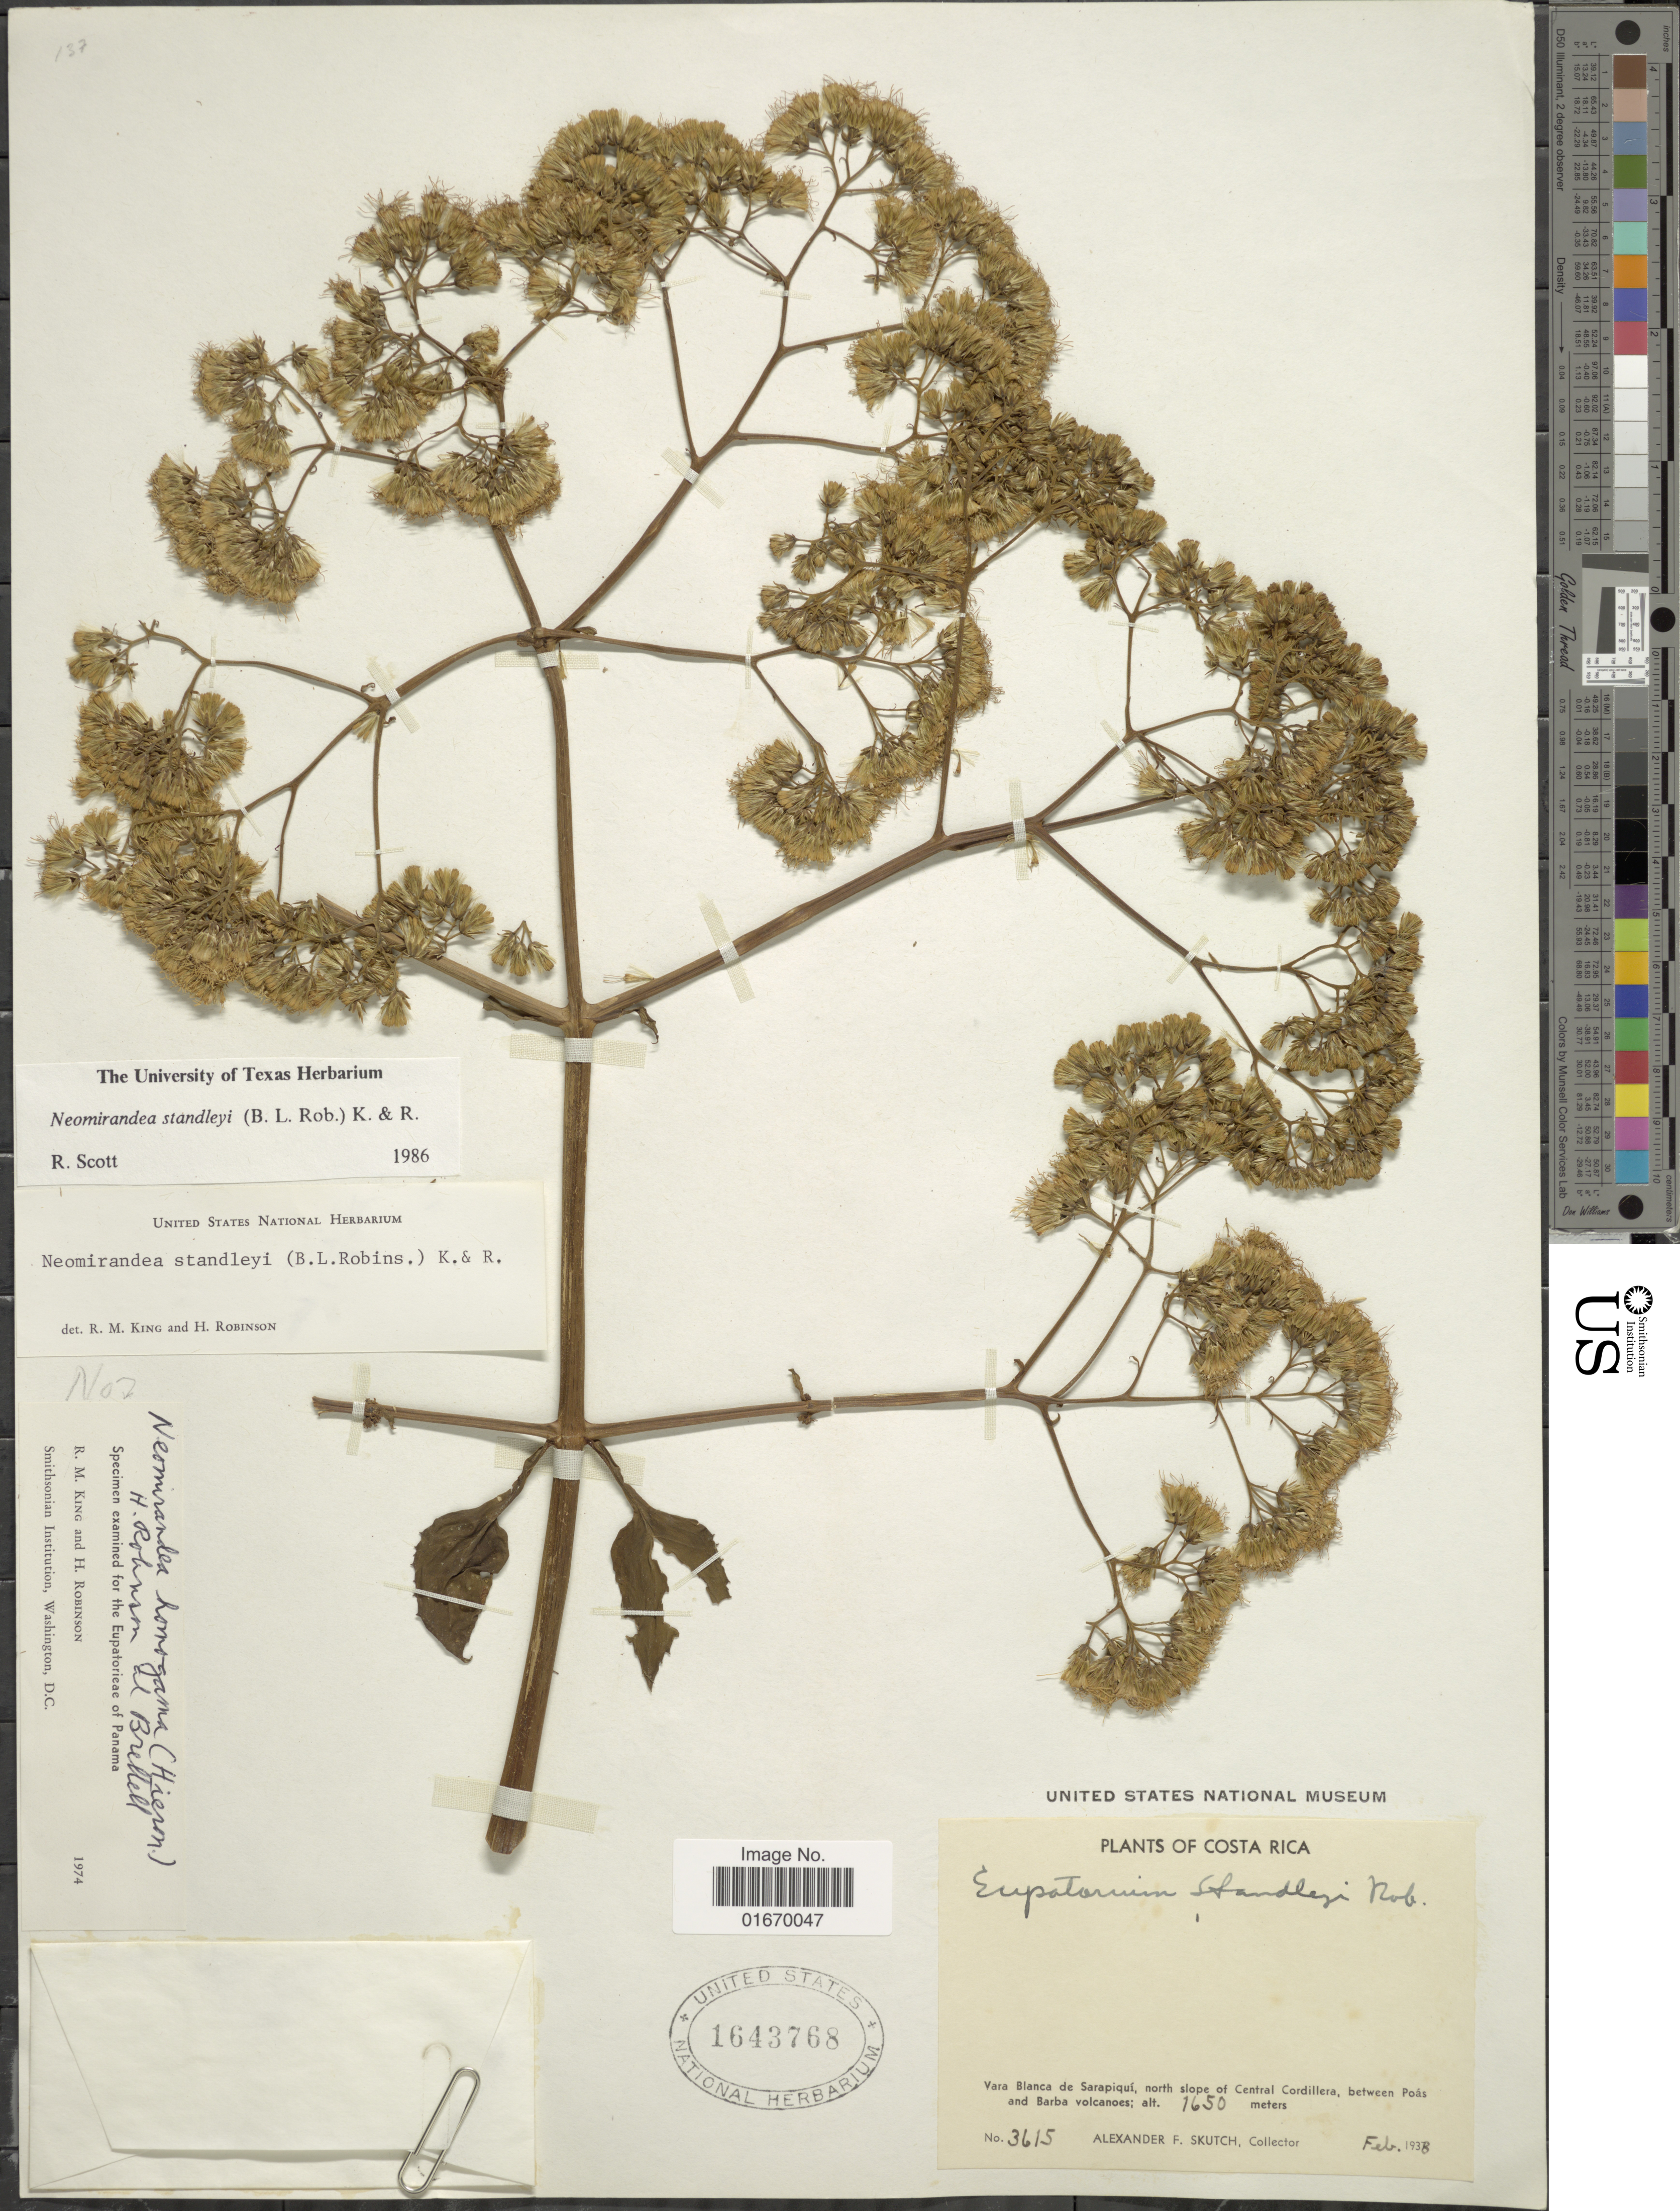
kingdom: Plantae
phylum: Tracheophyta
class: Magnoliopsida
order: Asterales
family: Asteraceae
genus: Neomirandea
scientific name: Neomirandea standleyi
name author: (B.L. Rob.) R.M. King & H. Rob.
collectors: A. F. Skutch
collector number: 3615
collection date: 1938-02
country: Costa Rica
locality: Vara Blanca de Sarapiqui, north slope of Central Cordillera, between Poas and Barba volcanoes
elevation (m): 1650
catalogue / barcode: US 1643768